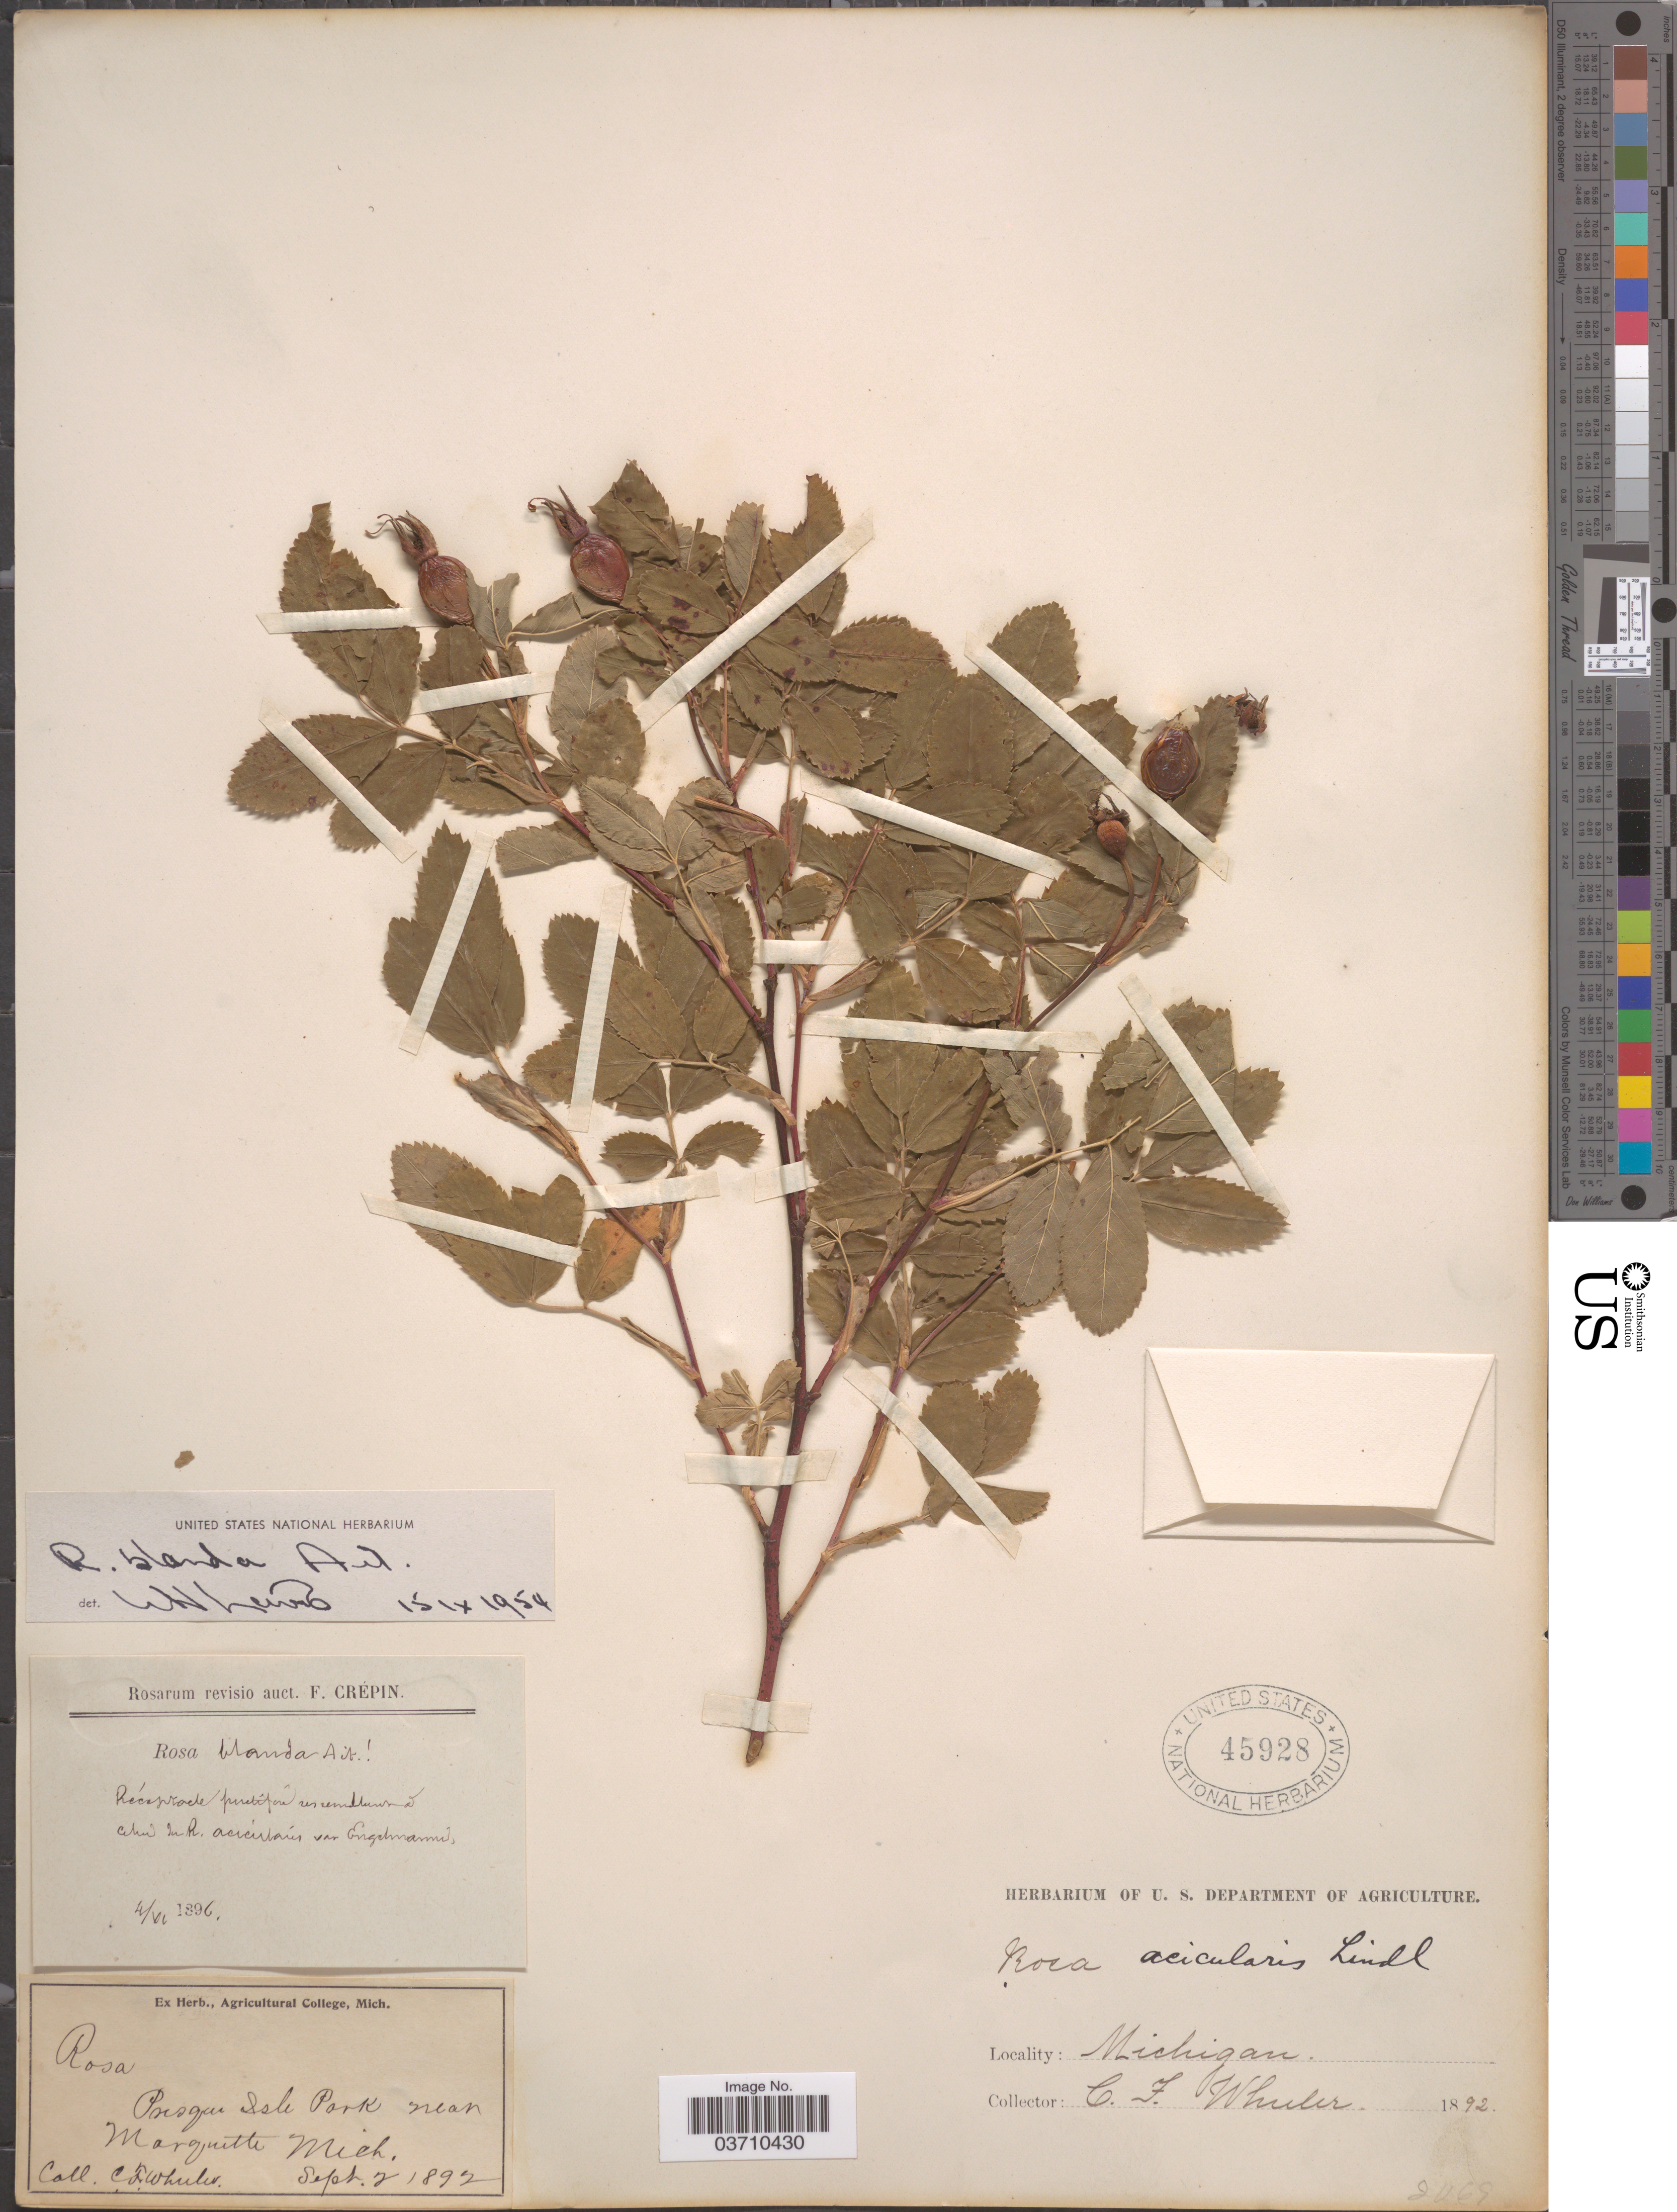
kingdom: Plantae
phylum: Tracheophyta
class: Magnoliopsida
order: Rosales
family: Rosaceae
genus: Rosa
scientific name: Rosa blanda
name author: Aiton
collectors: C. Wheeler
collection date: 1892-09-02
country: United States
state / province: Michigan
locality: Presque Isle Park near Marquette.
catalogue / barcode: US 45928